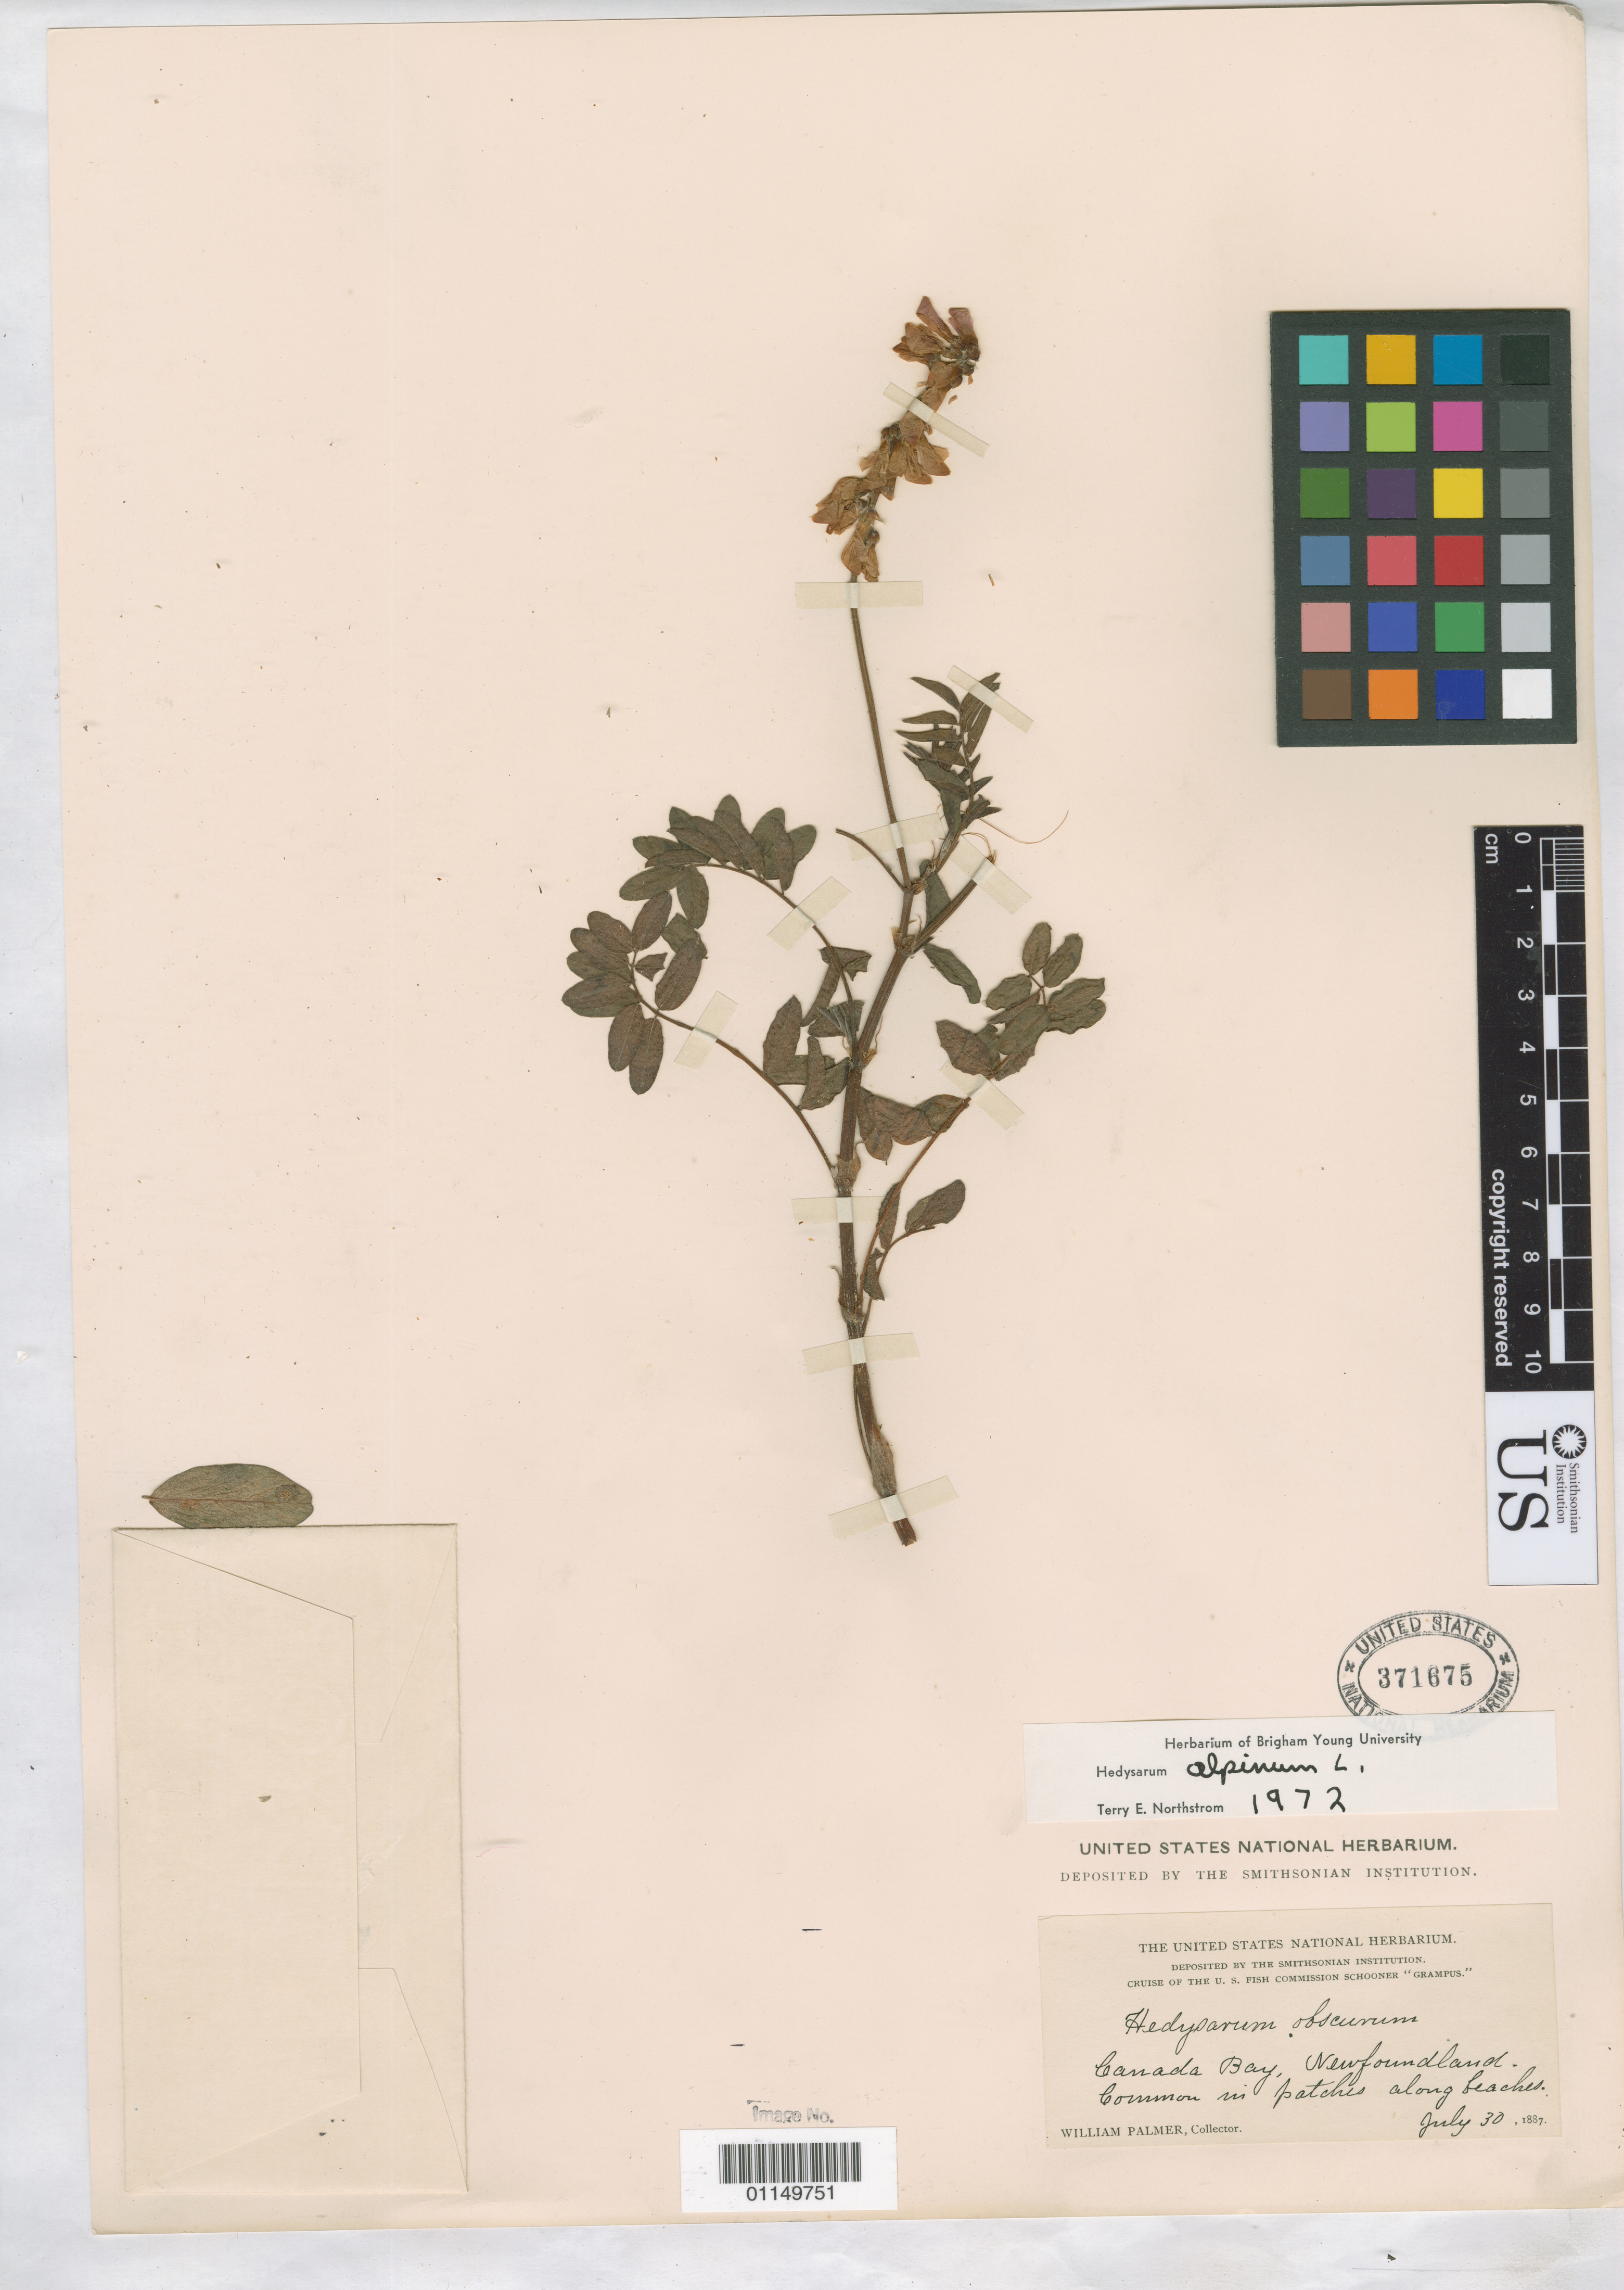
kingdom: Plantae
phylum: Tracheophyta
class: Magnoliopsida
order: Fabales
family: Fabaceae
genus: Hedysarum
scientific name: Hedysarum alpinum var. americanum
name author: Michx. ex Pursh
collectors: W. Palmer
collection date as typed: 30 Jul 1887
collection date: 1887-07-30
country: Canada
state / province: Newfoundland and Labrador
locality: Canada Bay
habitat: Common in patches along beaches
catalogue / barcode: US 371675